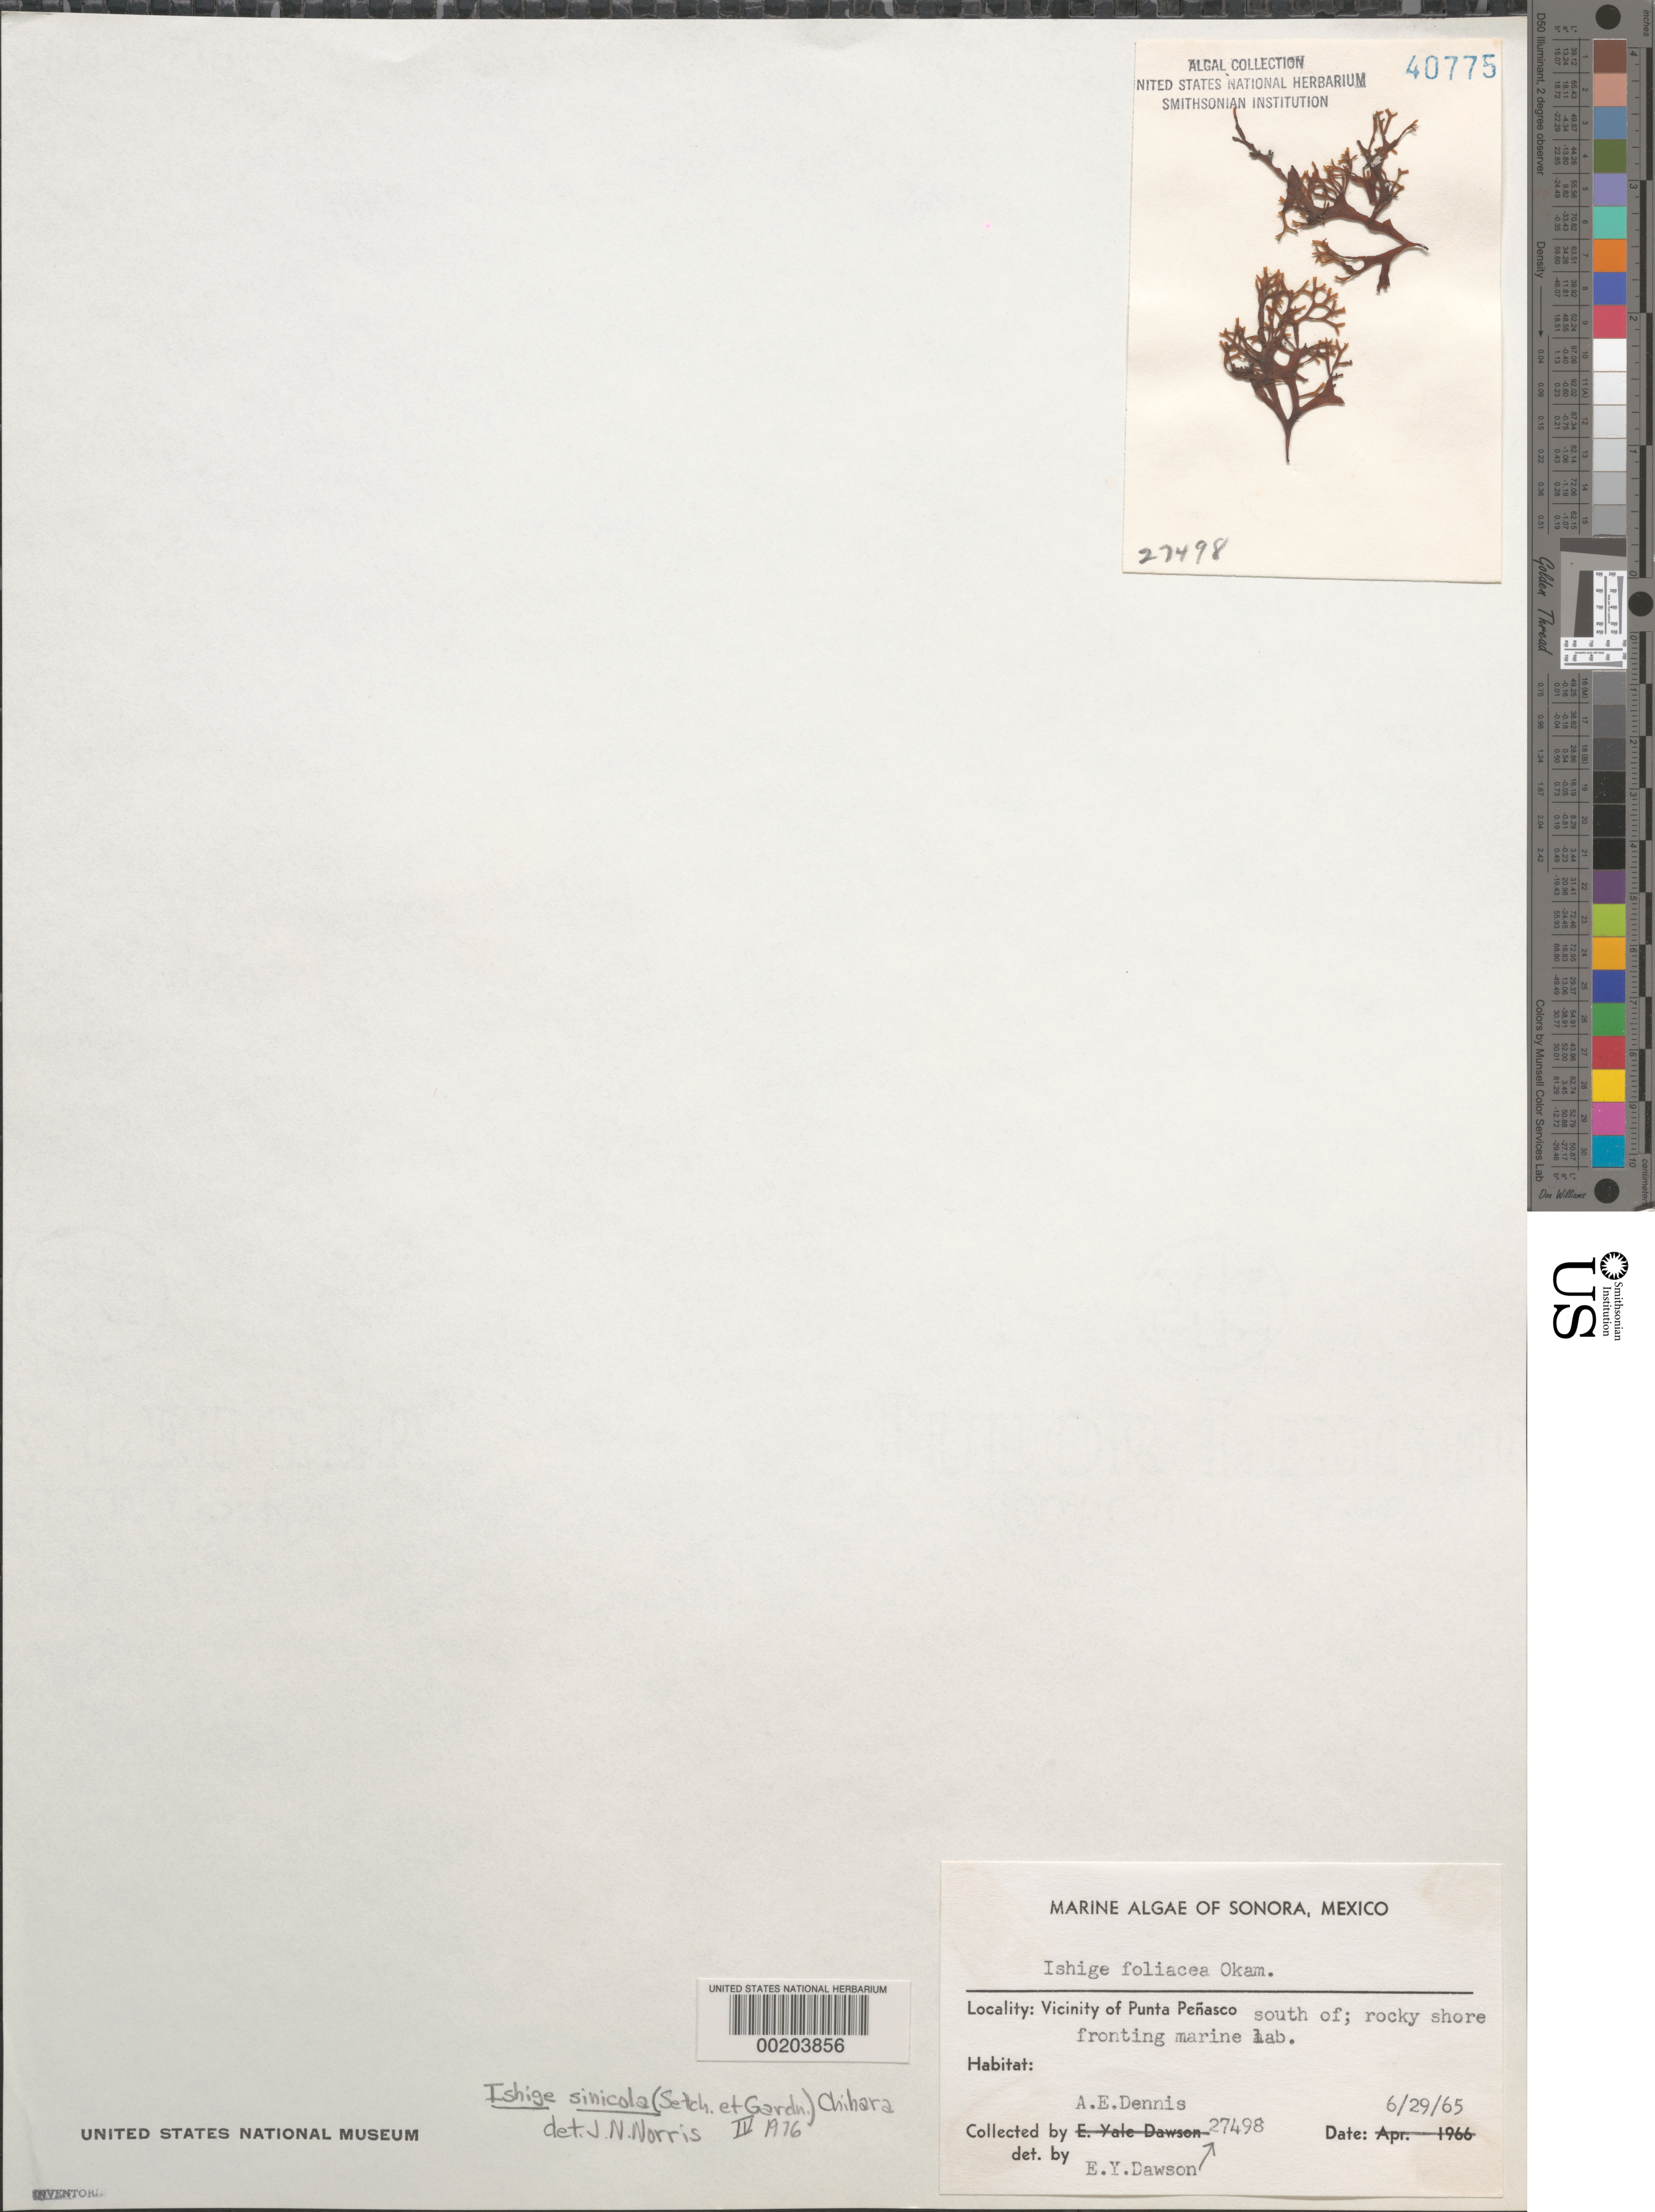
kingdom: Chromista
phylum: Ochrophyta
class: Phaeophyceae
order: Ishigeales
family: Ishigeaceae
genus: Ishige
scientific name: Ishige sinicola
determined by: Norris, James N.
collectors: A. Dennis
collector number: EYD 27498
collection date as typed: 29 Jun 1965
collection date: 1965-06-29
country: Mexico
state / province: Sonora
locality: Marine laboratory shore south of punta penasco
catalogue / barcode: US 40775